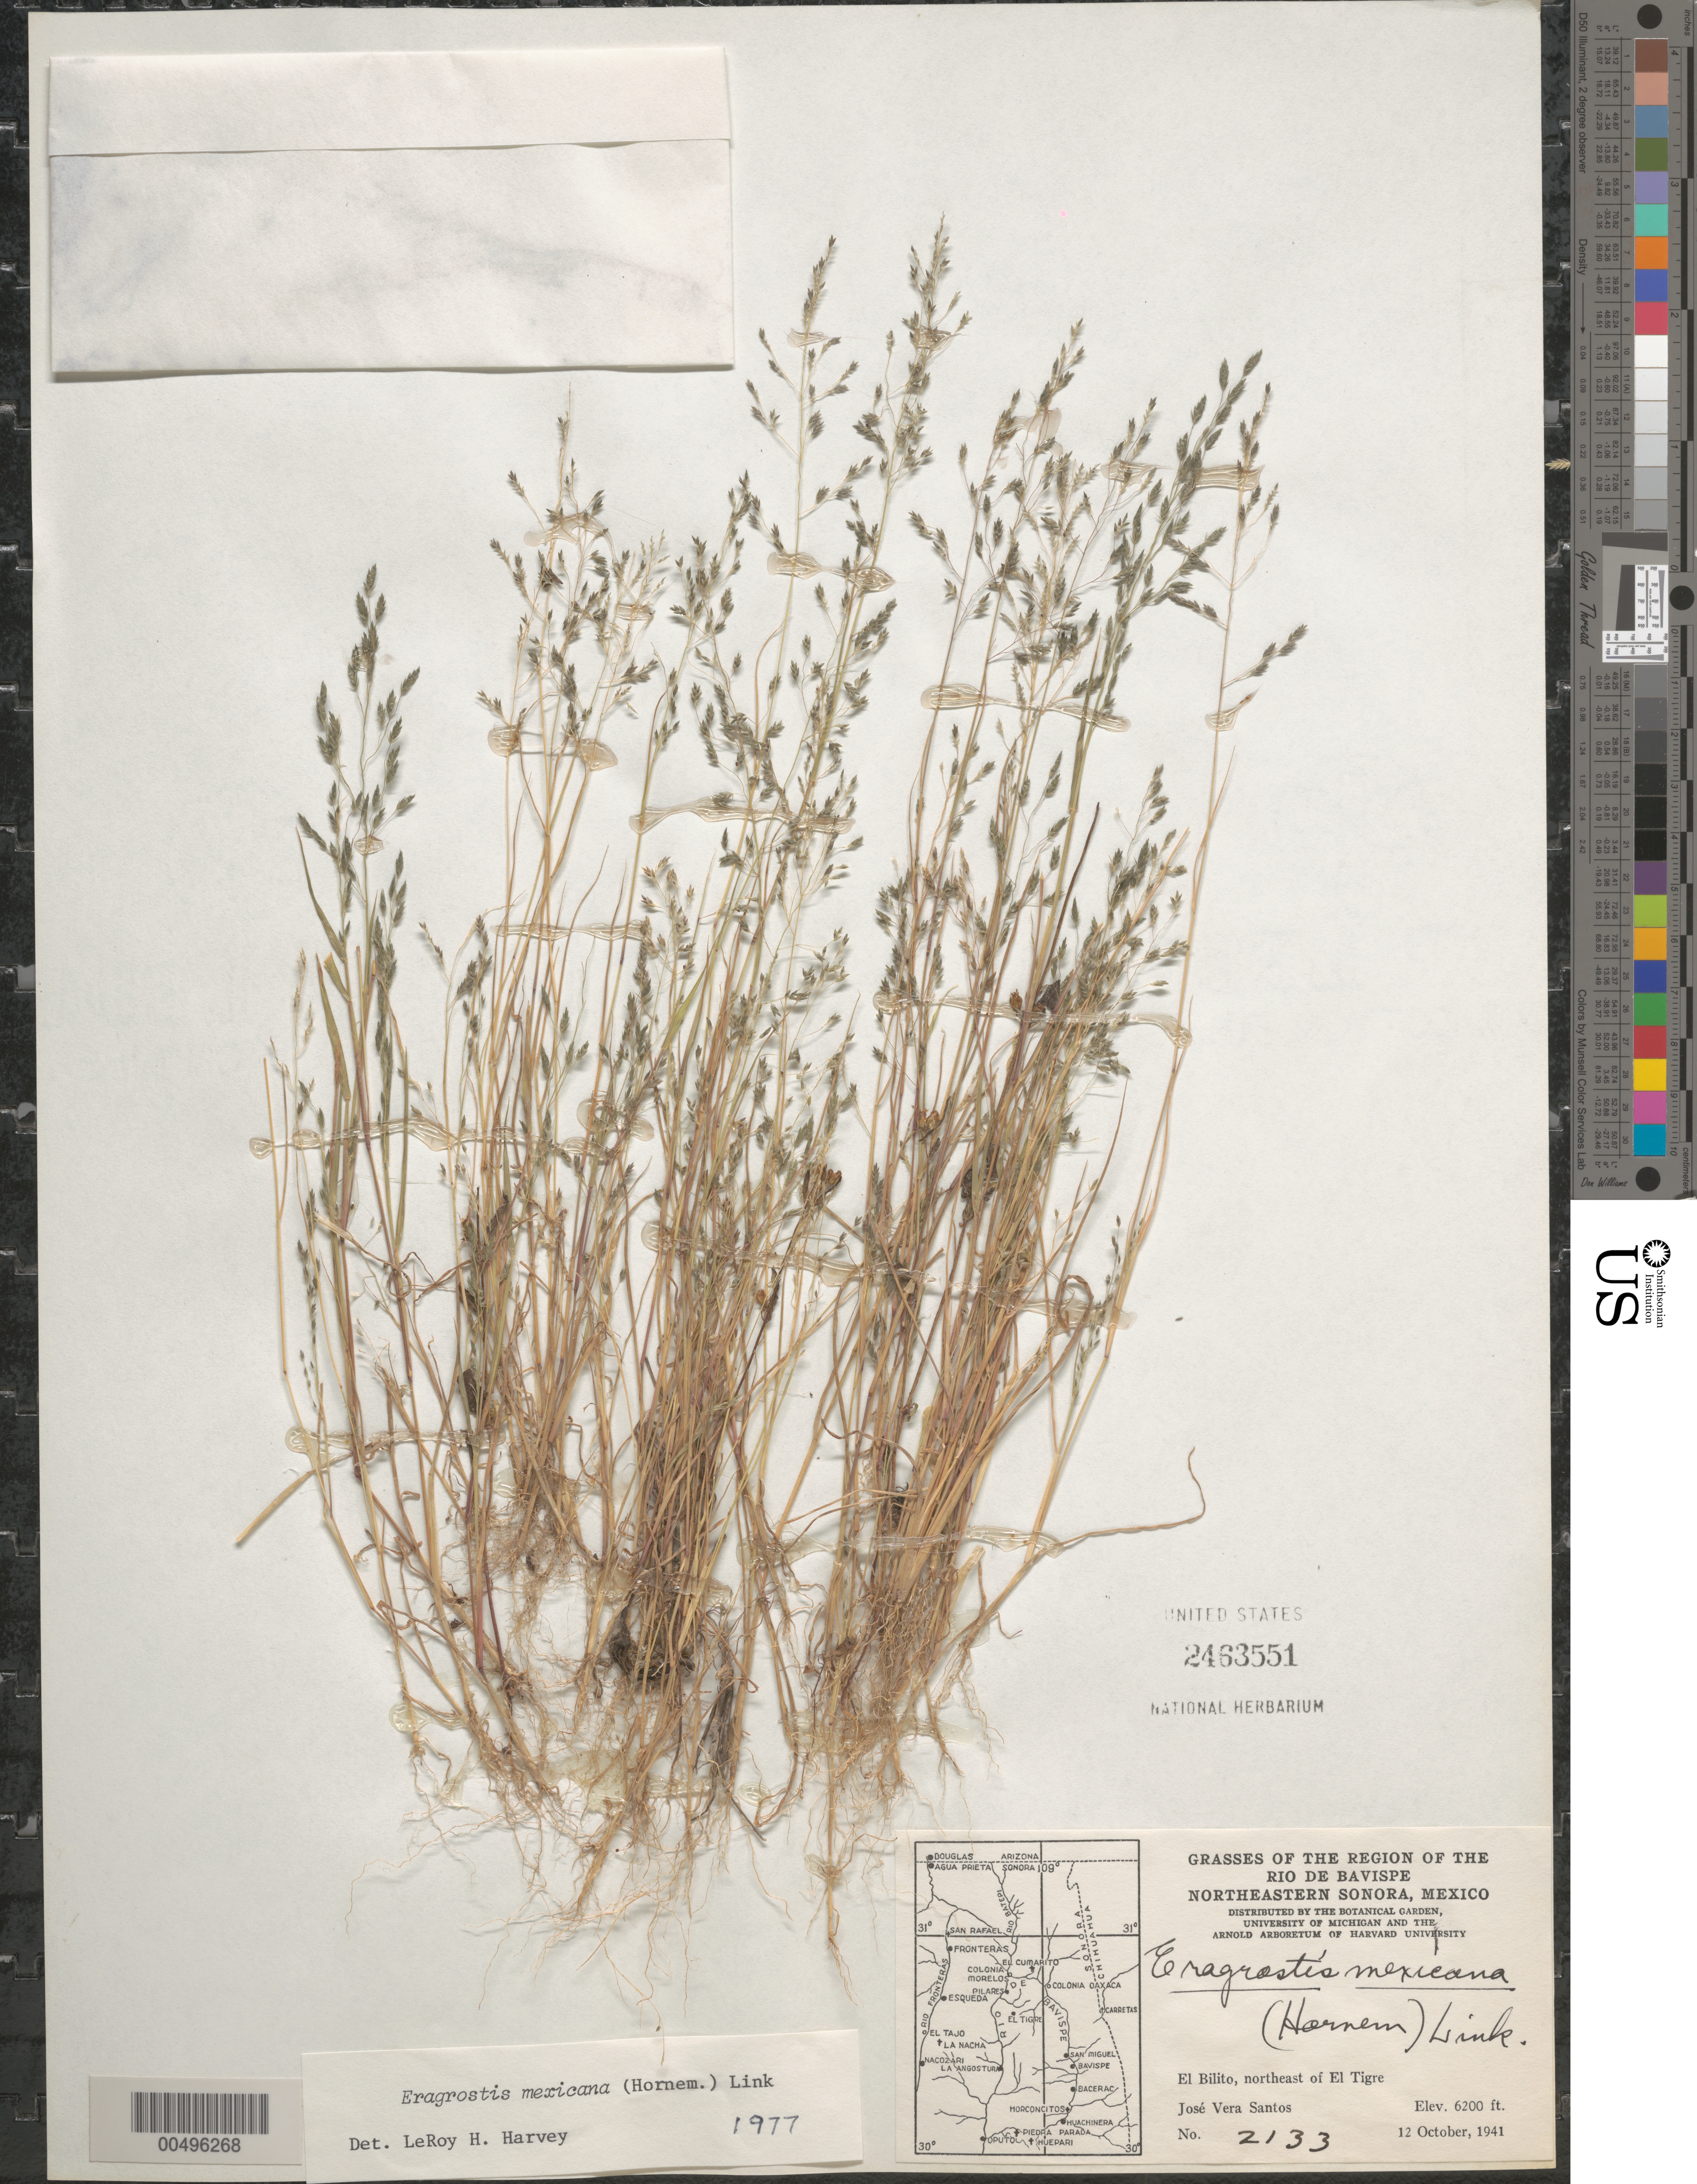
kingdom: Plantae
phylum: Tracheophyta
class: Liliopsida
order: Poales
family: Poaceae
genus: Eragrostis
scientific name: Eragrostis mexicana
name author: (Hornem.) Link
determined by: Harvey, L. H.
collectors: J. V. Santos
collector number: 2133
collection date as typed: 12 Oct 1941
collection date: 1941-10-12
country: Mexico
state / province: Sonora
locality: El Bilito, NE of El Tigre, region of the Rio de Bavispe, NE Sonora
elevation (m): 1890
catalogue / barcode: US 2463551